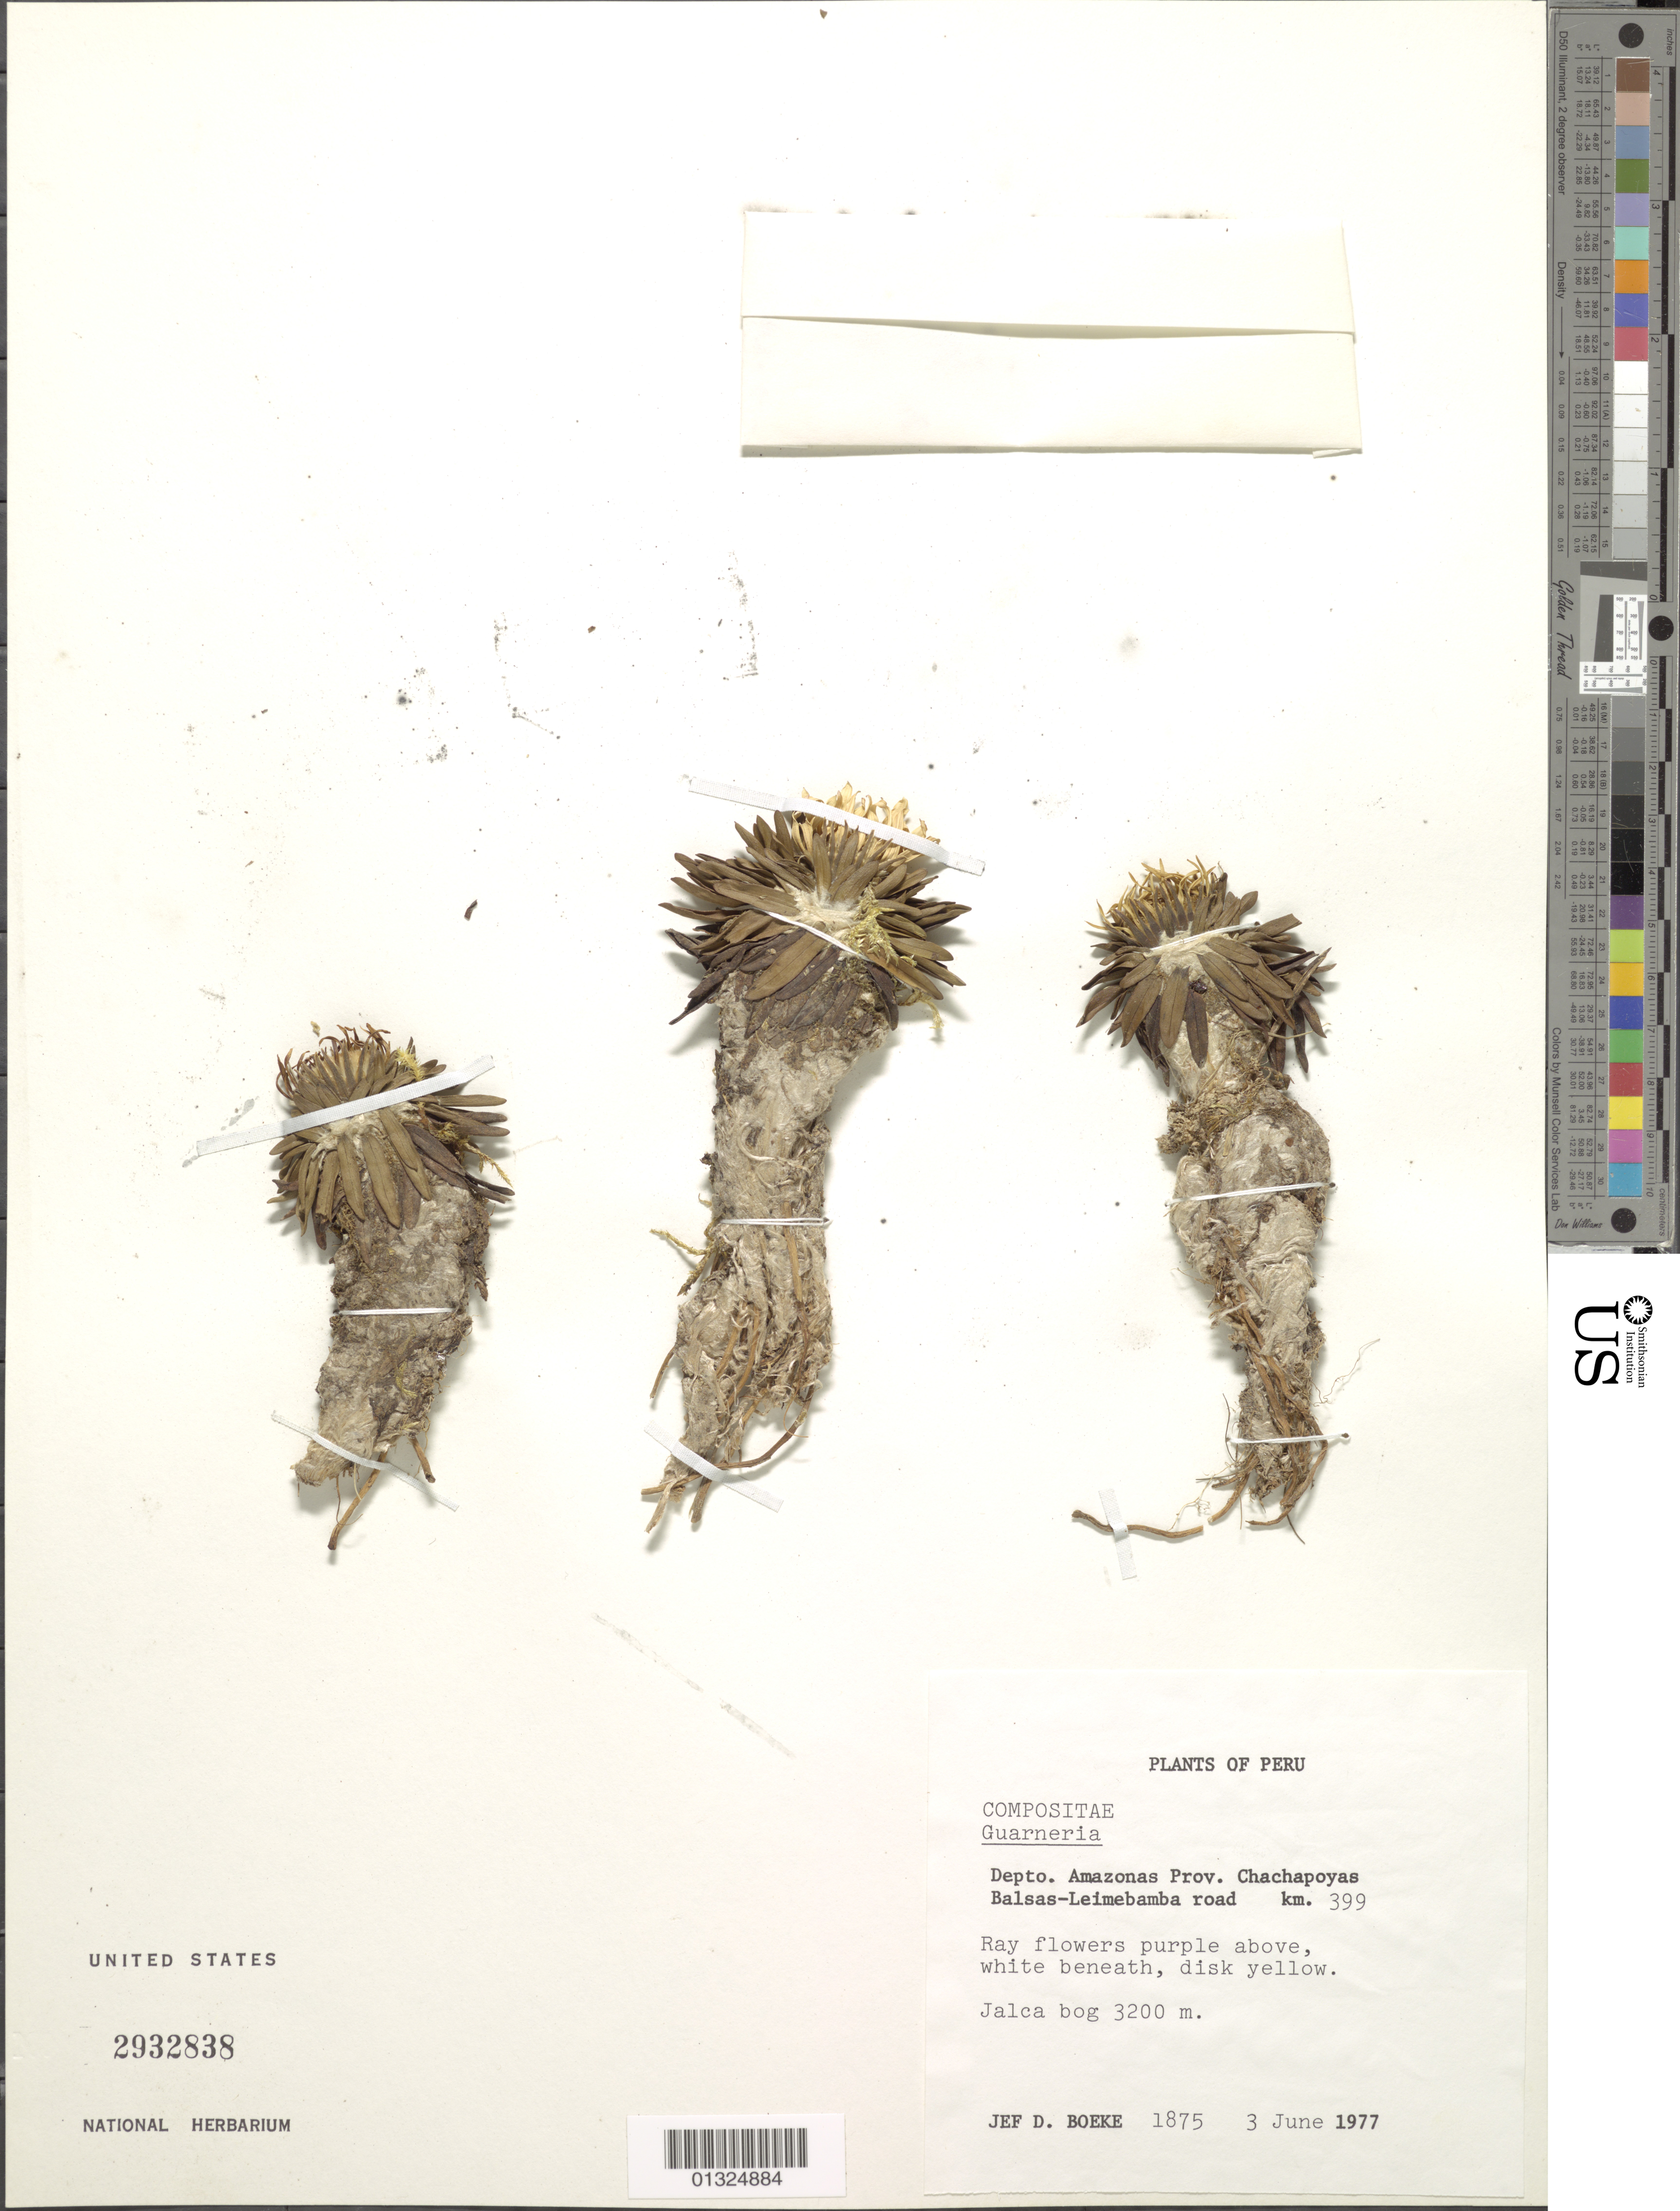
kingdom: Plantae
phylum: Tracheophyta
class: Magnoliopsida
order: Asterales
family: Asteraceae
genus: Werneria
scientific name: Werneria nubigena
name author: Kunth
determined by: Calvo, Joel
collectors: J. D. Boeke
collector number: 1875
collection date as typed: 3 June 1977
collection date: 1977-06-03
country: Peru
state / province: Amazonas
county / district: Chachapoyas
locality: Balsas-Leimebamba road, km 399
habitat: Jalca bog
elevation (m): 3200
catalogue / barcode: US 2932838